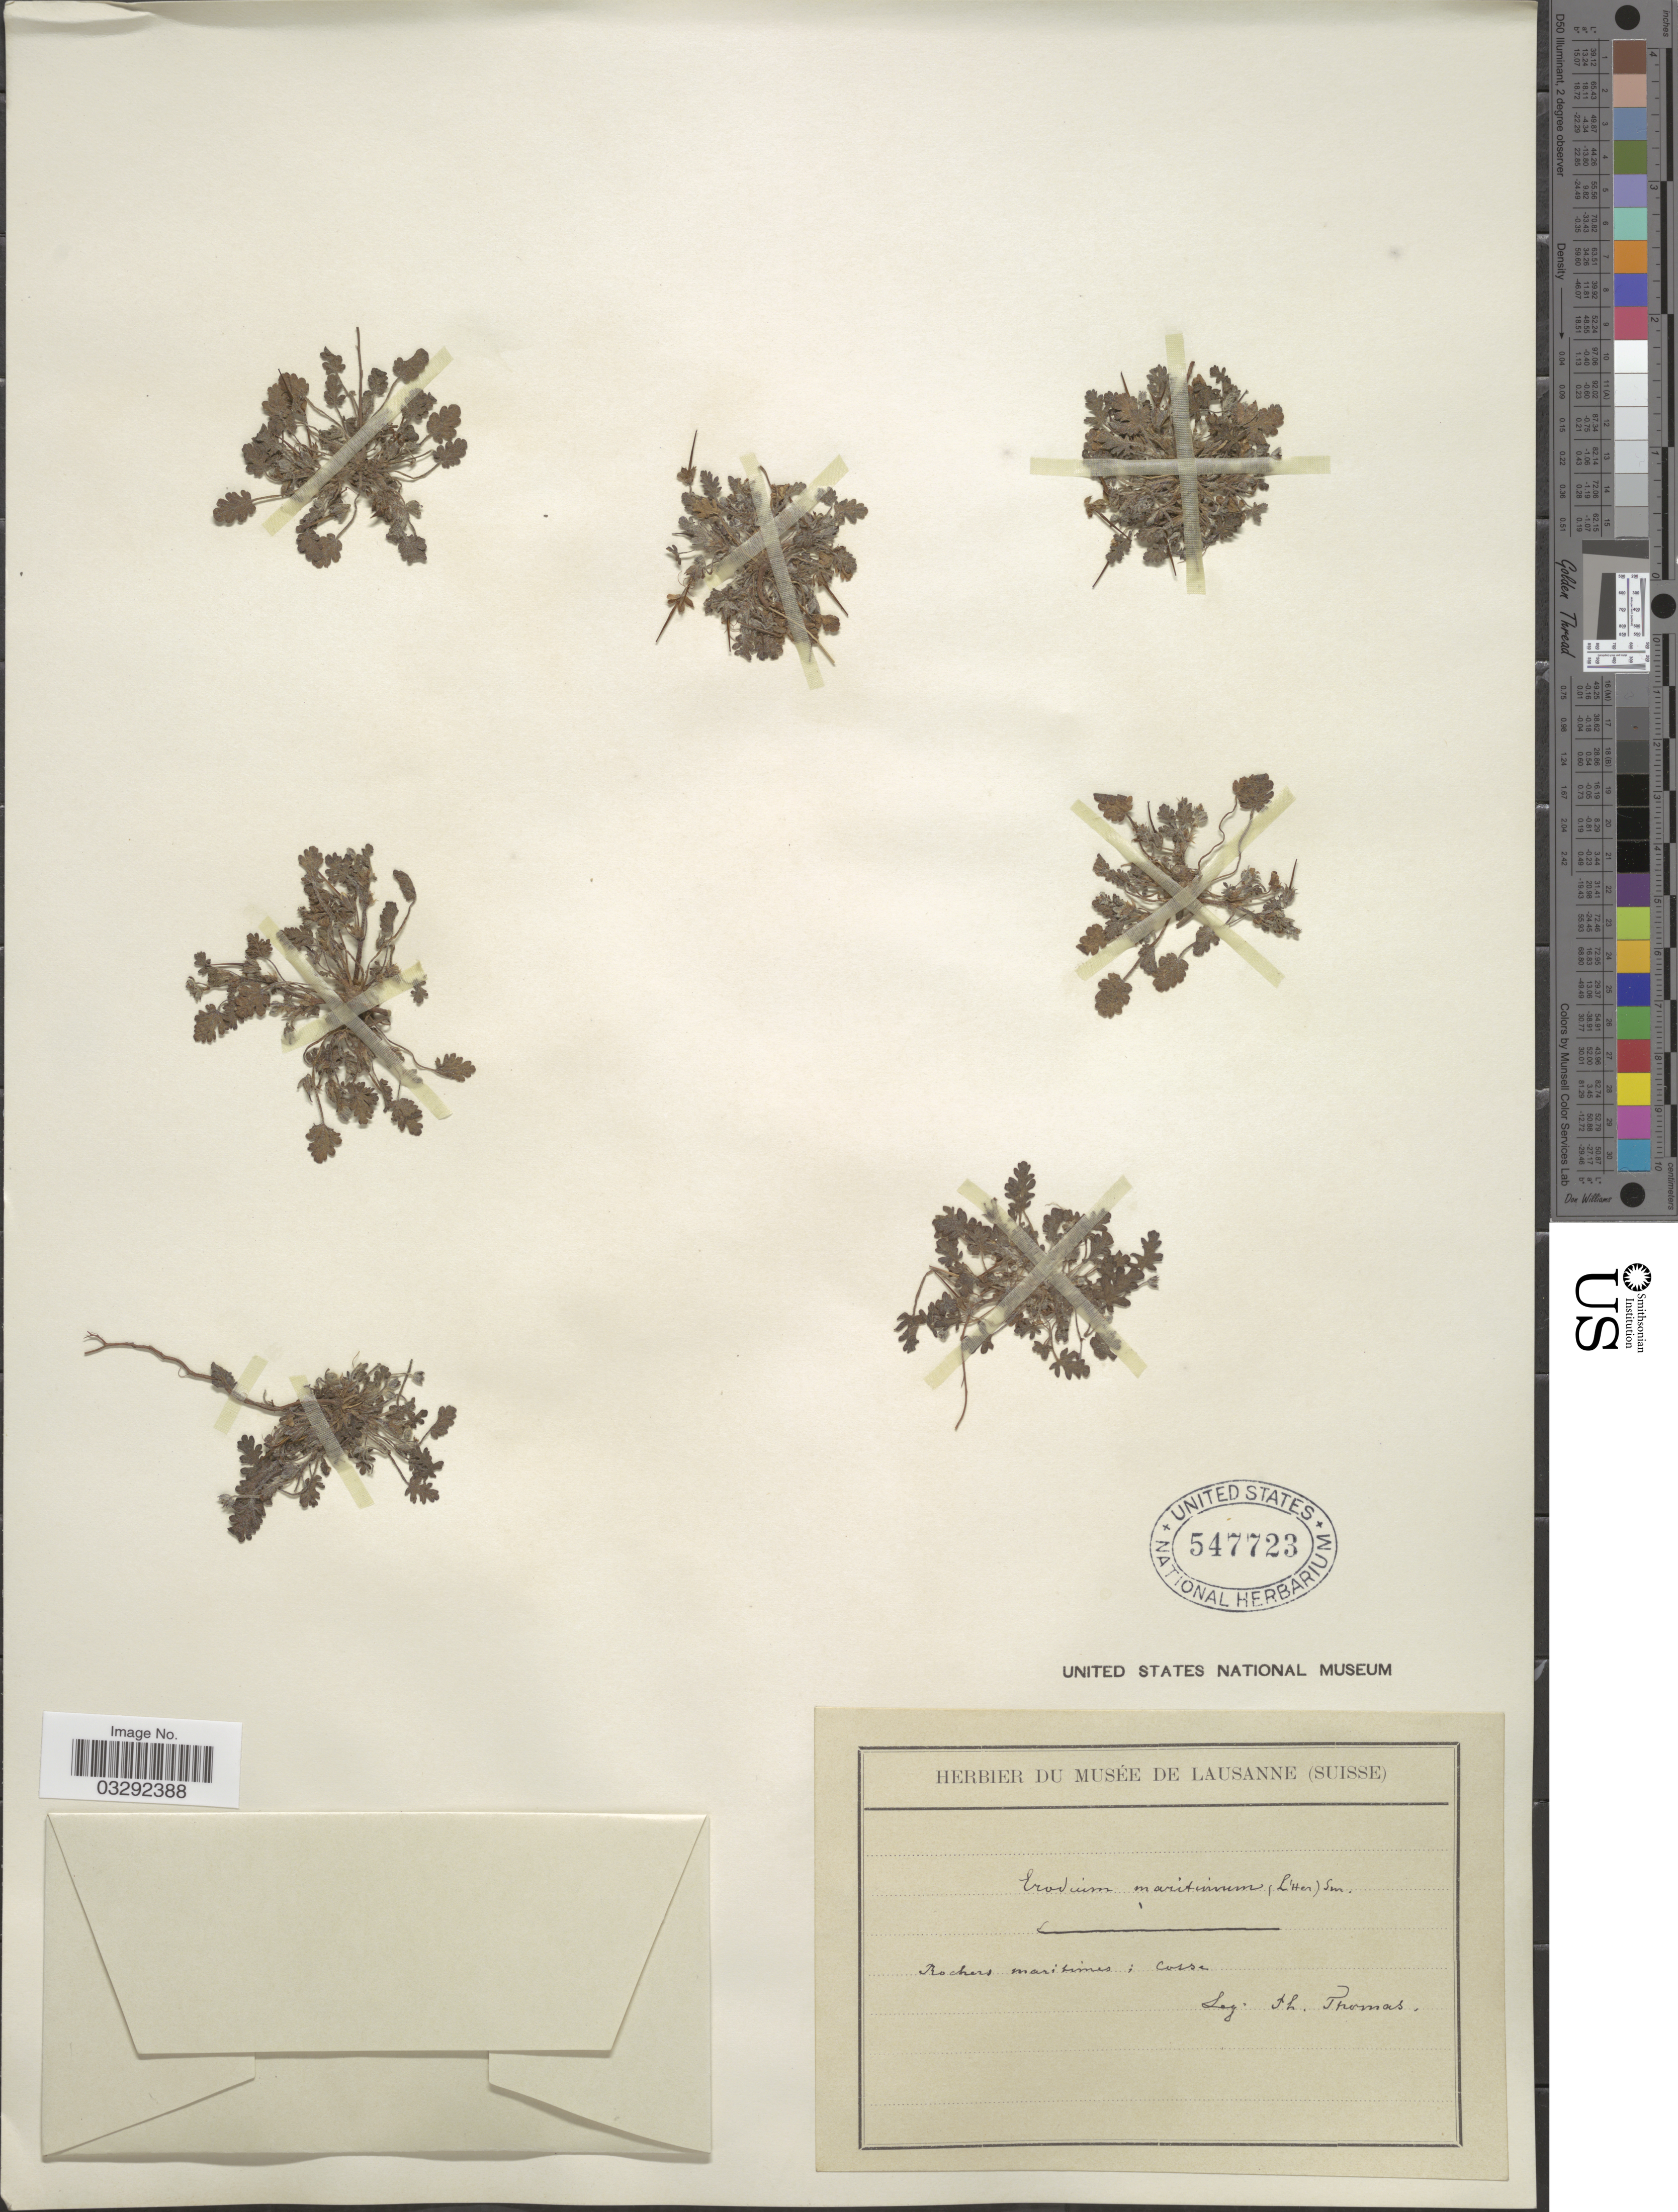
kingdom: Plantae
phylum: Tracheophyta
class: Magnoliopsida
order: Geraniales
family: Geraniaceae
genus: Erodium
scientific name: Erodium maritimum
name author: L'Hér. ex Aiton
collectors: Thomas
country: France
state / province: Corsica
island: Corse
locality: Corse.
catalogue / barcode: US 547723